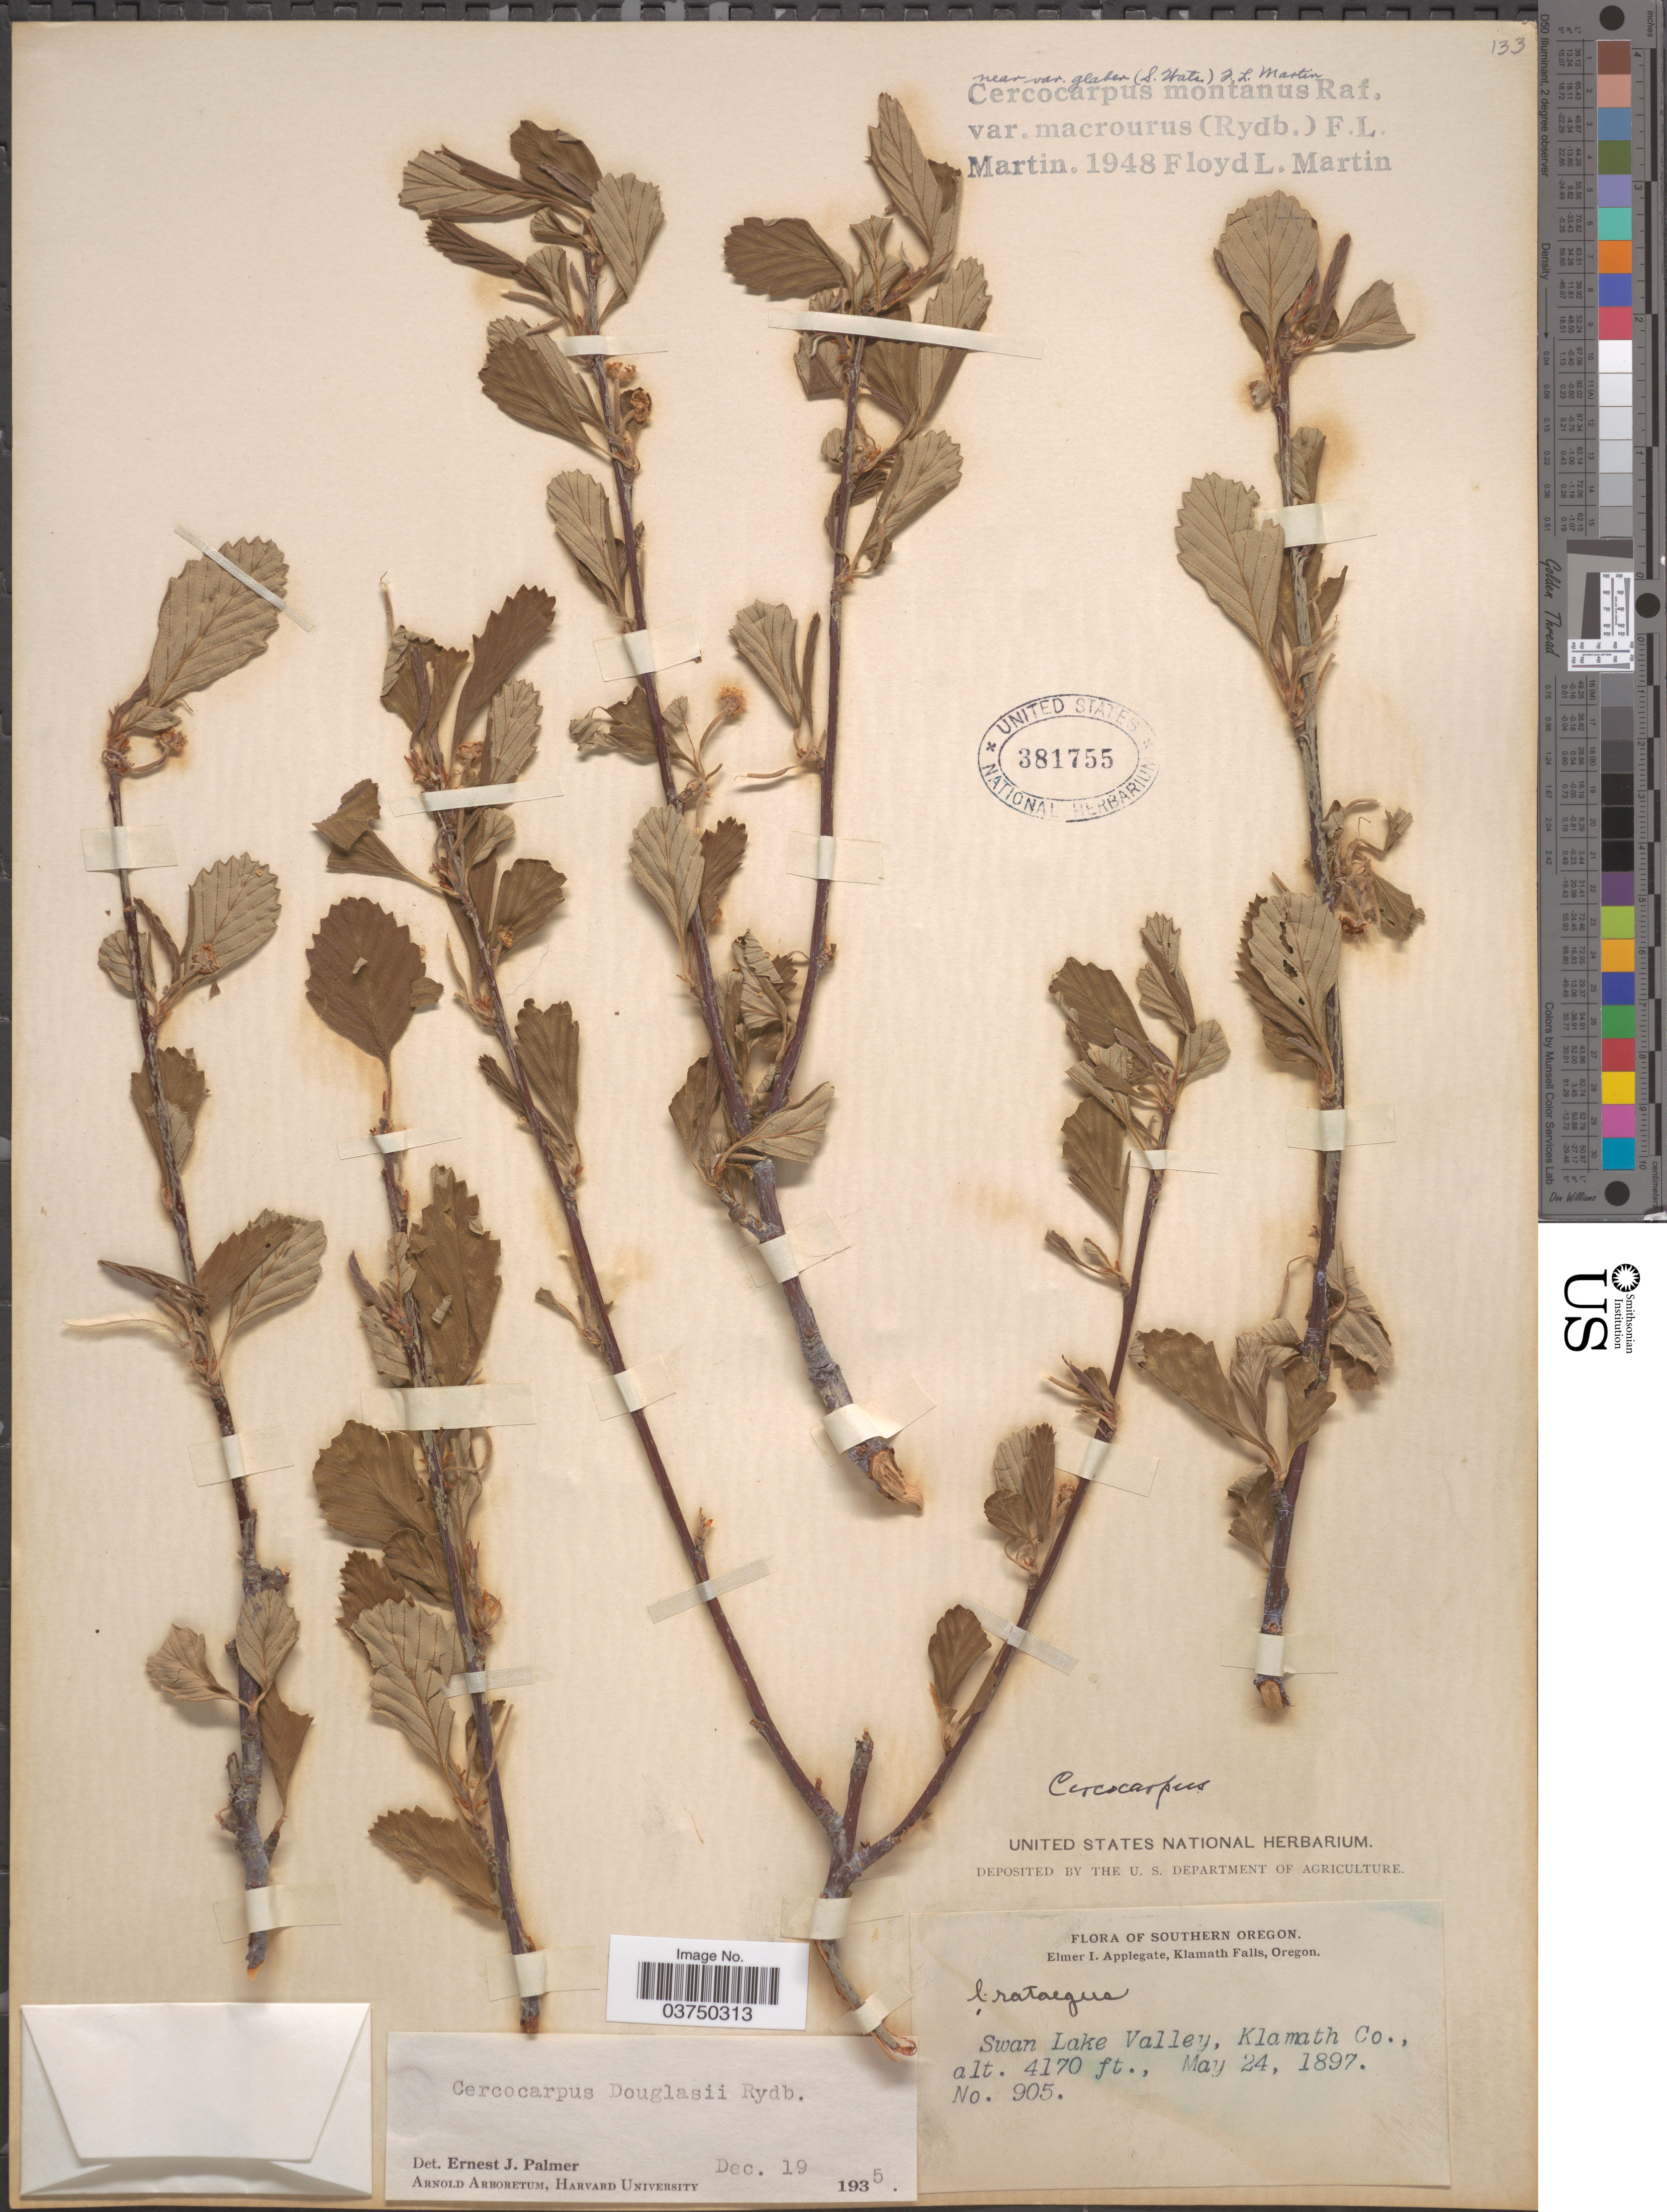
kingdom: Plantae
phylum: Tracheophyta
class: Magnoliopsida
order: Rosales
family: Rosaceae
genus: Cercocarpus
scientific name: Cercocarpus montanus var. macrourus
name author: (Rydb.) F.L. Martin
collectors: E. I. Applegate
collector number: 905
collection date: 1897-05-24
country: United States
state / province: Oregon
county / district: Klamath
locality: Southern Oregon. Swan Lake Valley, Klamath Co.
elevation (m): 1271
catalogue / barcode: US 381755